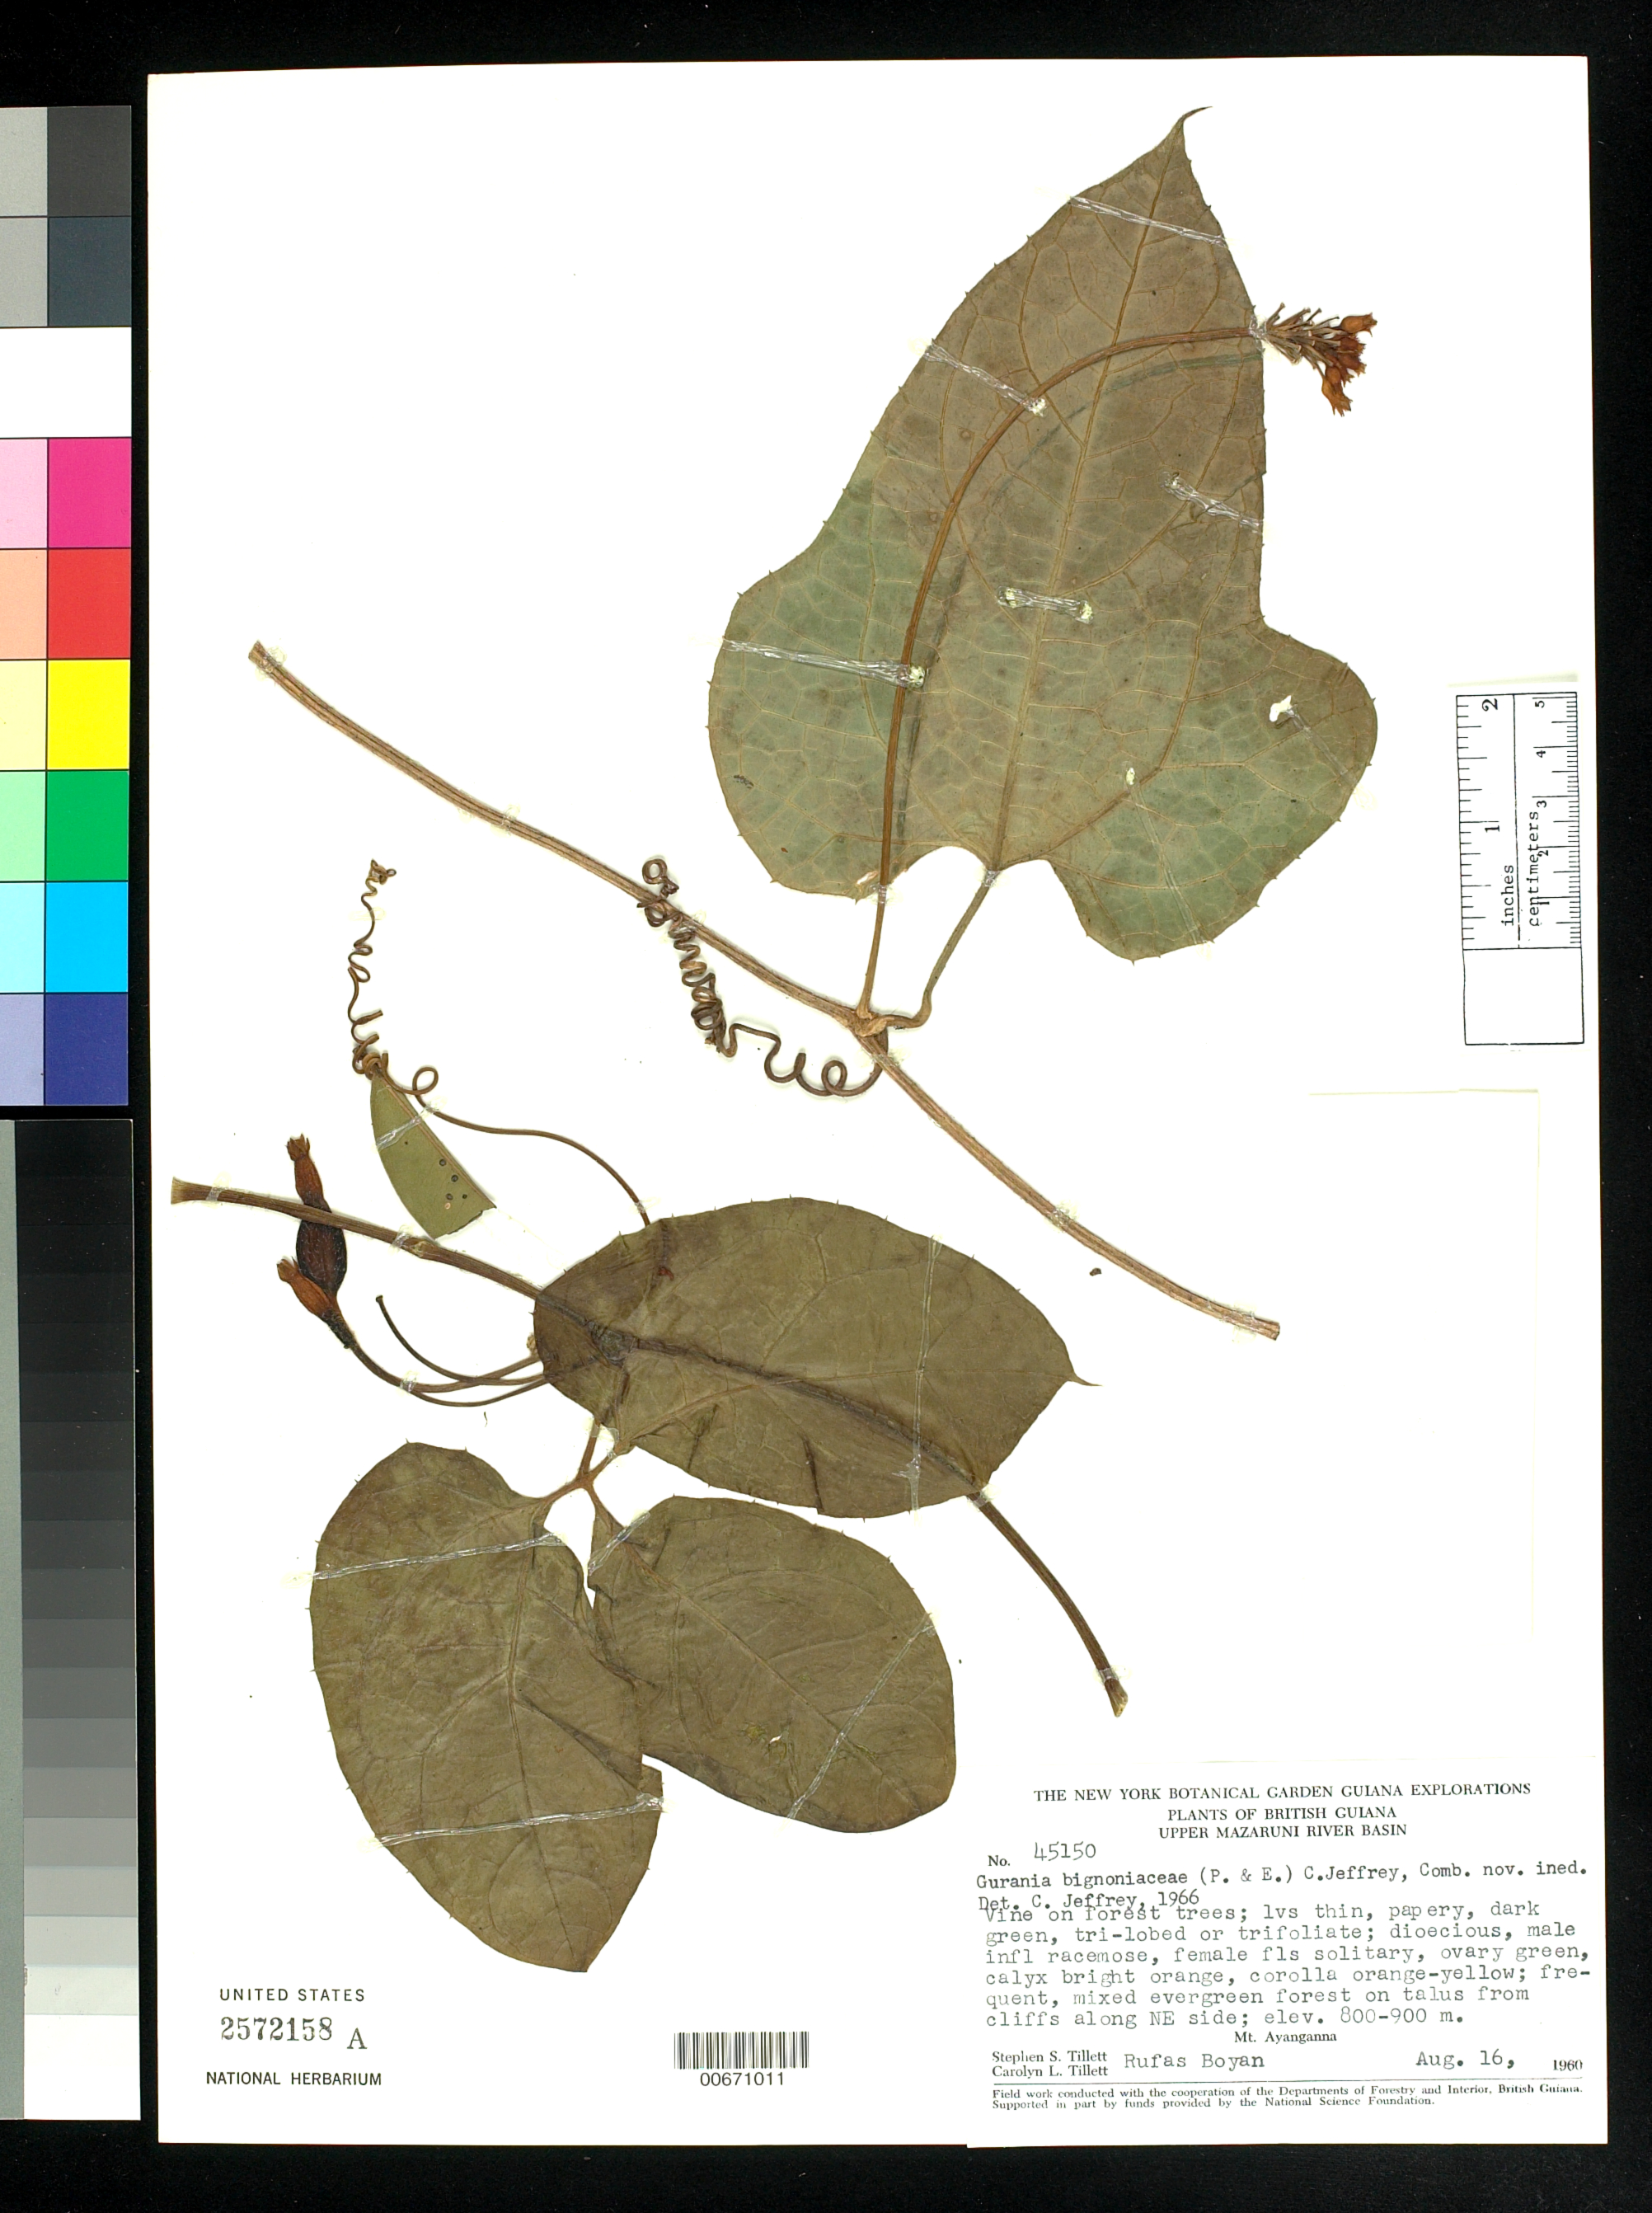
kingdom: Plantae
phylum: Tracheophyta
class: Magnoliopsida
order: Cucurbitales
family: Cucurbitaceae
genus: Gurania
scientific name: Gurania bignoniacea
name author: (Poepp. & Endl.) C. Jeffrey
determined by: Jeffrey, C.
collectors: S. S. Tillett, C. L. Tillett & R. Boyan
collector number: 45150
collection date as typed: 16-Aug-60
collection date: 1960-08-16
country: Guyana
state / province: Cuyuni-Mazaruni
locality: Mt. Ayanganna, NE side of, Upper Mazaruni R Basin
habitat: mixed evergreen forest on talus from cliffs along NE side;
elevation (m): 800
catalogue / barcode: US 2572158